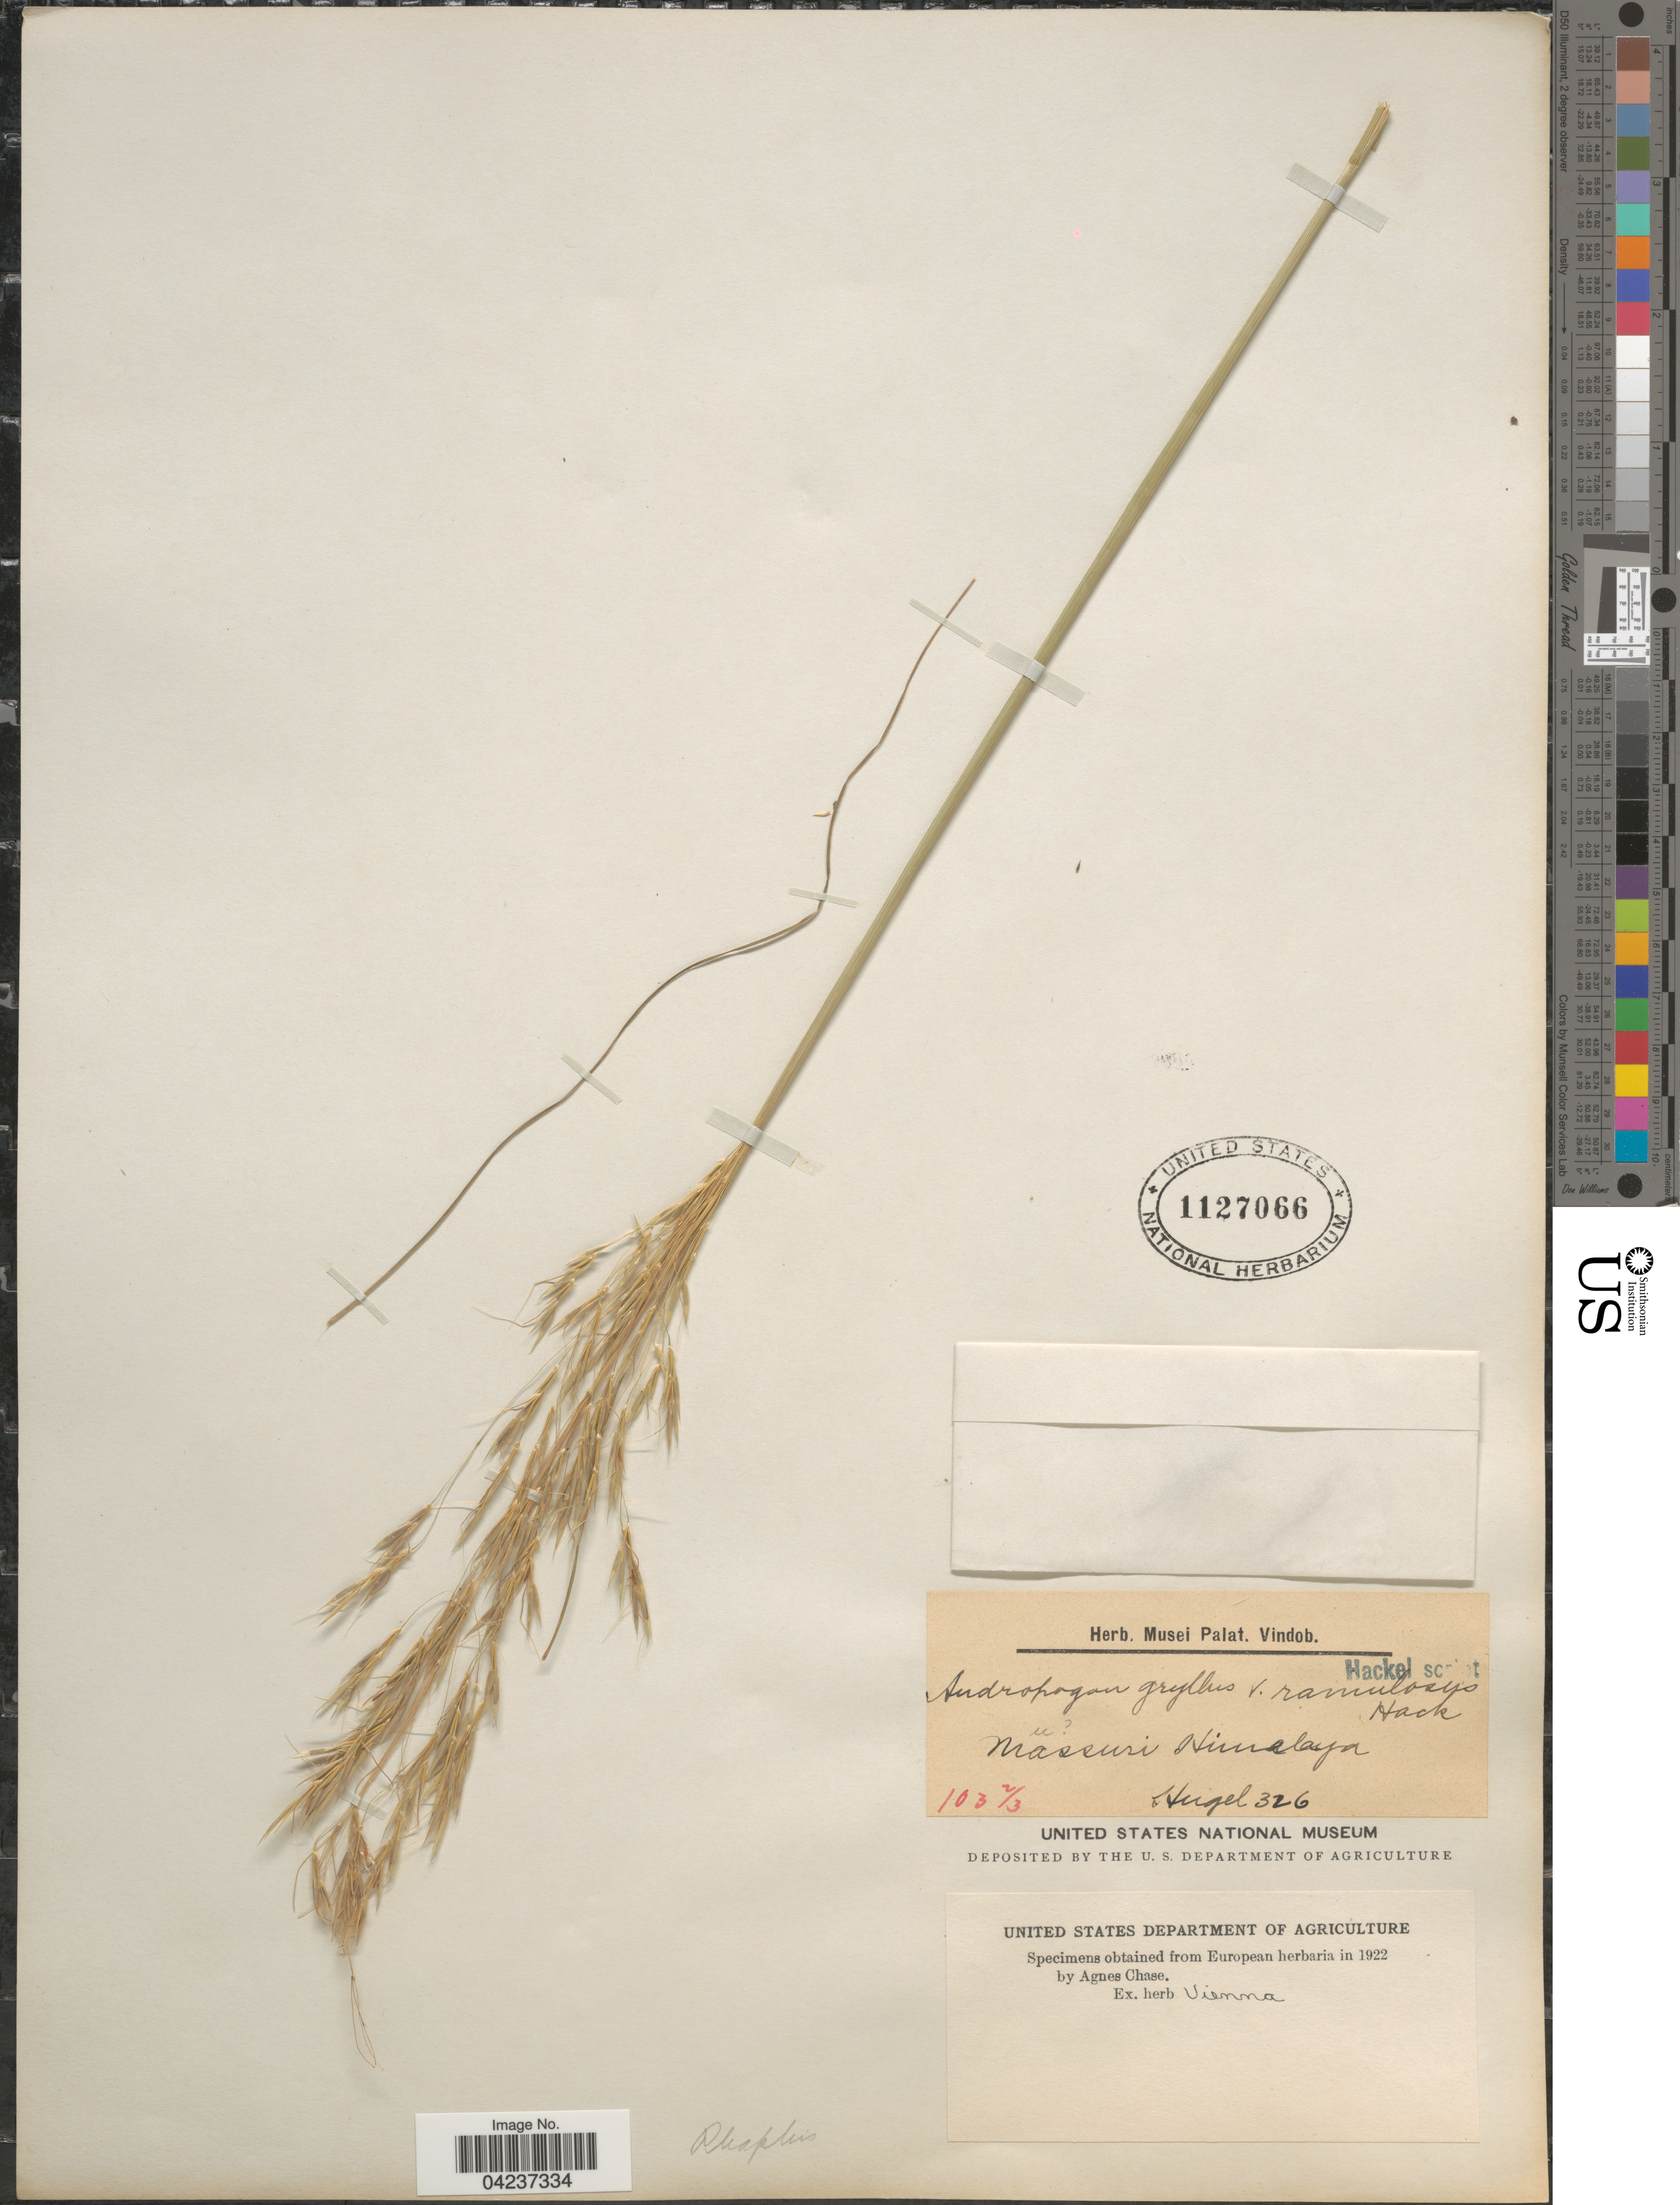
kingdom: Plantae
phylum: Tracheophyta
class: Liliopsida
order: Poales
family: Poaceae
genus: Chrysopogon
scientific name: Chrysopogon gryllus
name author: (L.) Trin.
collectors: Hugel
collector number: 326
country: India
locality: Mussuri Himalaya.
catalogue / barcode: US 1127066